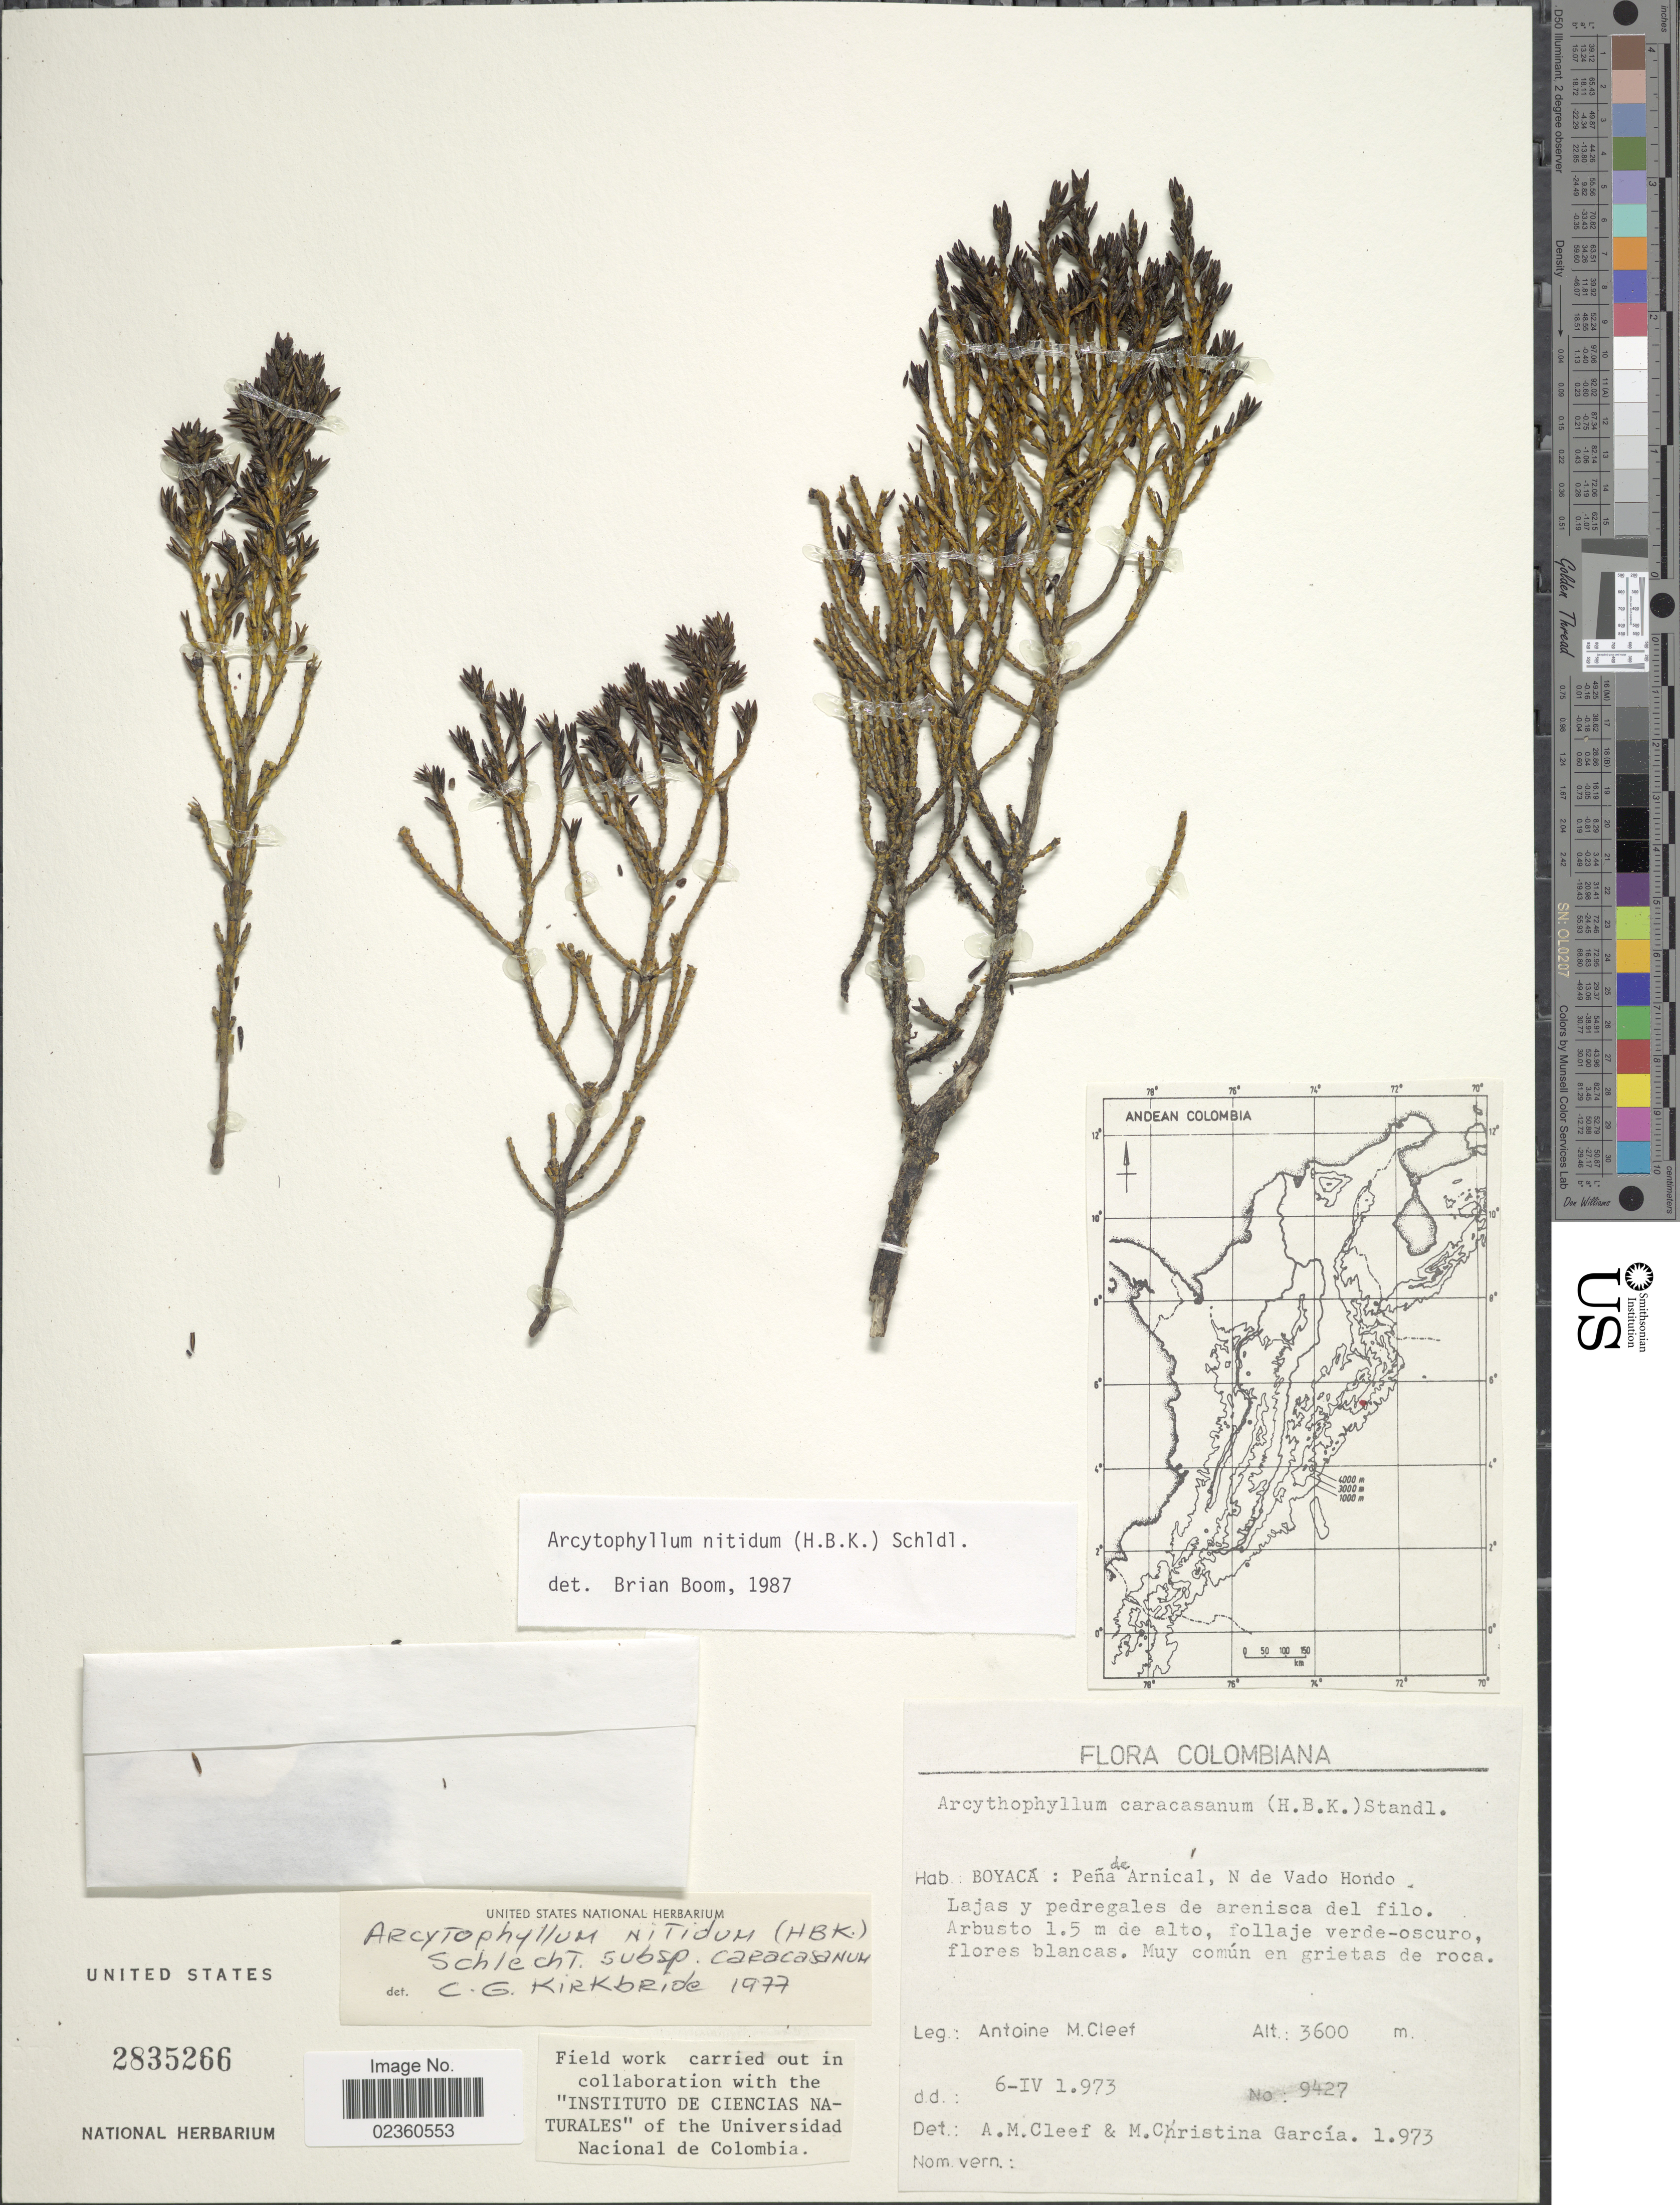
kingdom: Plantae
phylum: Tracheophyta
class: Magnoliopsida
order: Gentianales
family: Rubiaceae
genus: Arcytophyllum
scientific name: Arcytophyllum nitidum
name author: (Kunth) Schltdl.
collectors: A. M. Cleef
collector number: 9427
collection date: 1973-04-06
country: Colombia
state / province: Boyacá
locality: Peña de Arnical, N de Vado Hondo. lajas y pedregales de arenisca del filo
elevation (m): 3600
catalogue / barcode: US 2835266